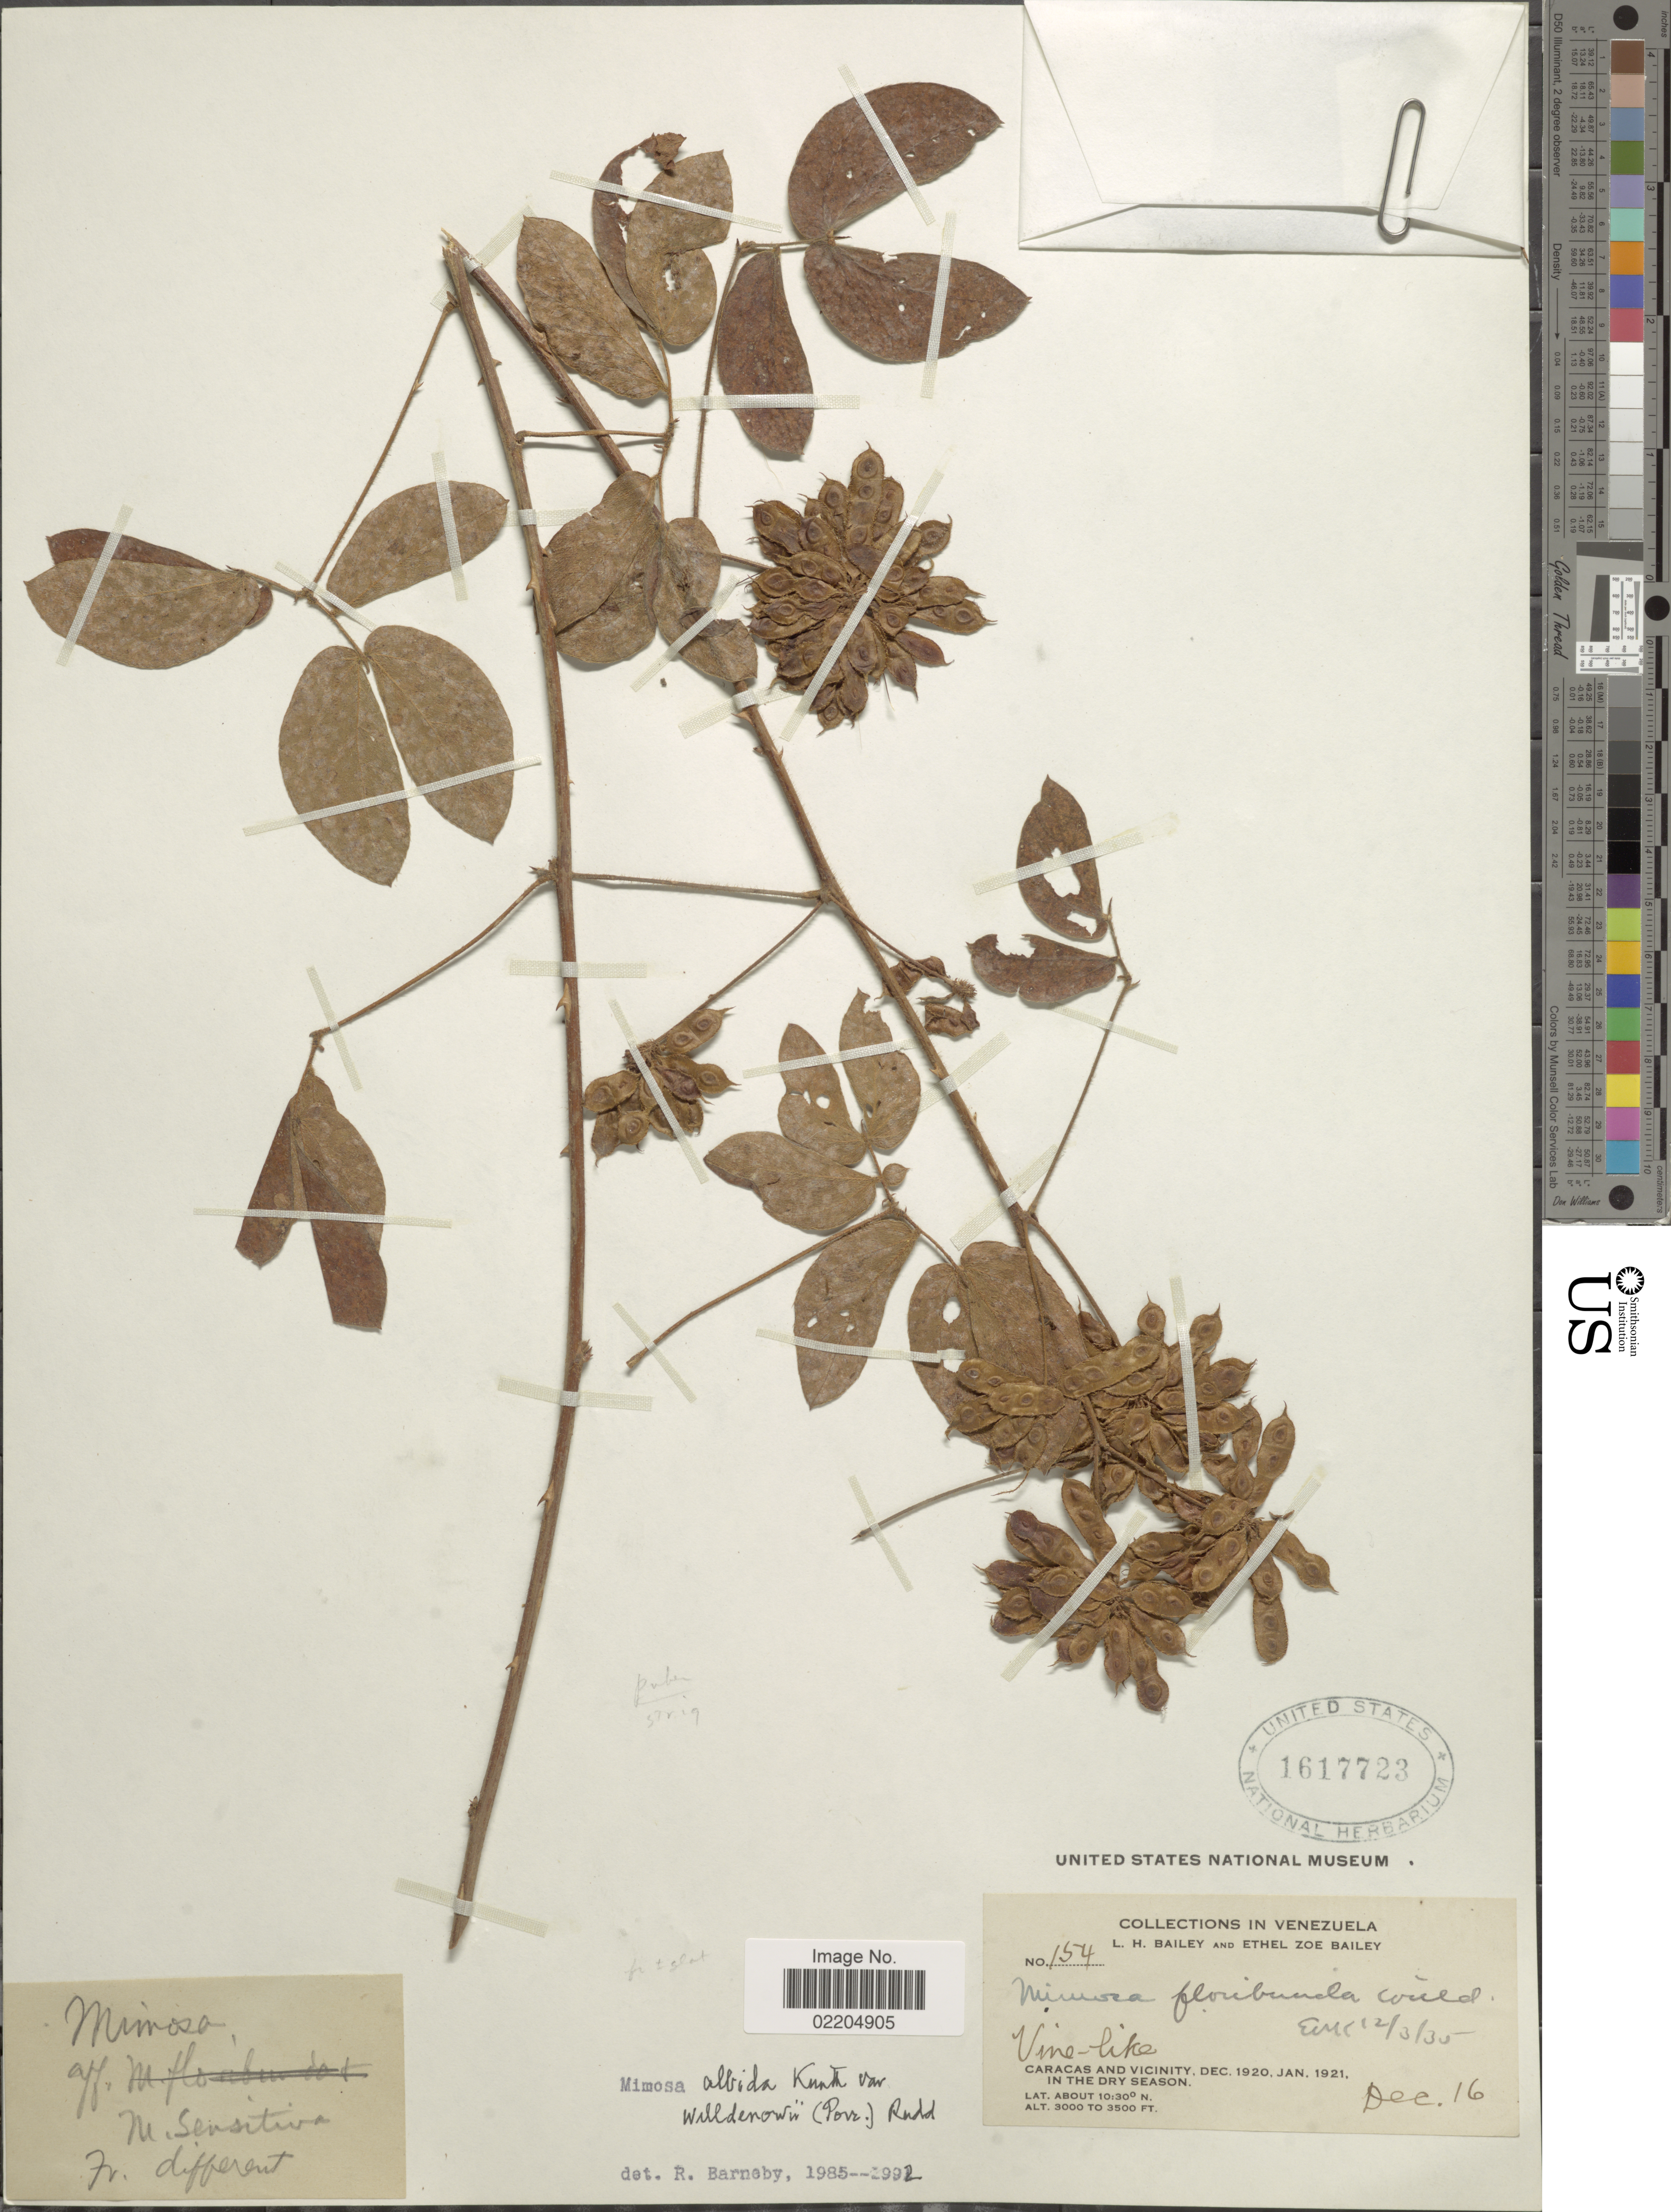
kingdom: Plantae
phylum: Tracheophyta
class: Magnoliopsida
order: Fabales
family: Fabaceae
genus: Mimosa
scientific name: Mimosa albida var. willdenowii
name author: (Poir.) Rudd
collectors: L. H. Bailey & E. Z. Bailey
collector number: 154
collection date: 1920-12-16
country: Venezuela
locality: Caracas and vicinity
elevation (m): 914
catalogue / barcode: US 1617723